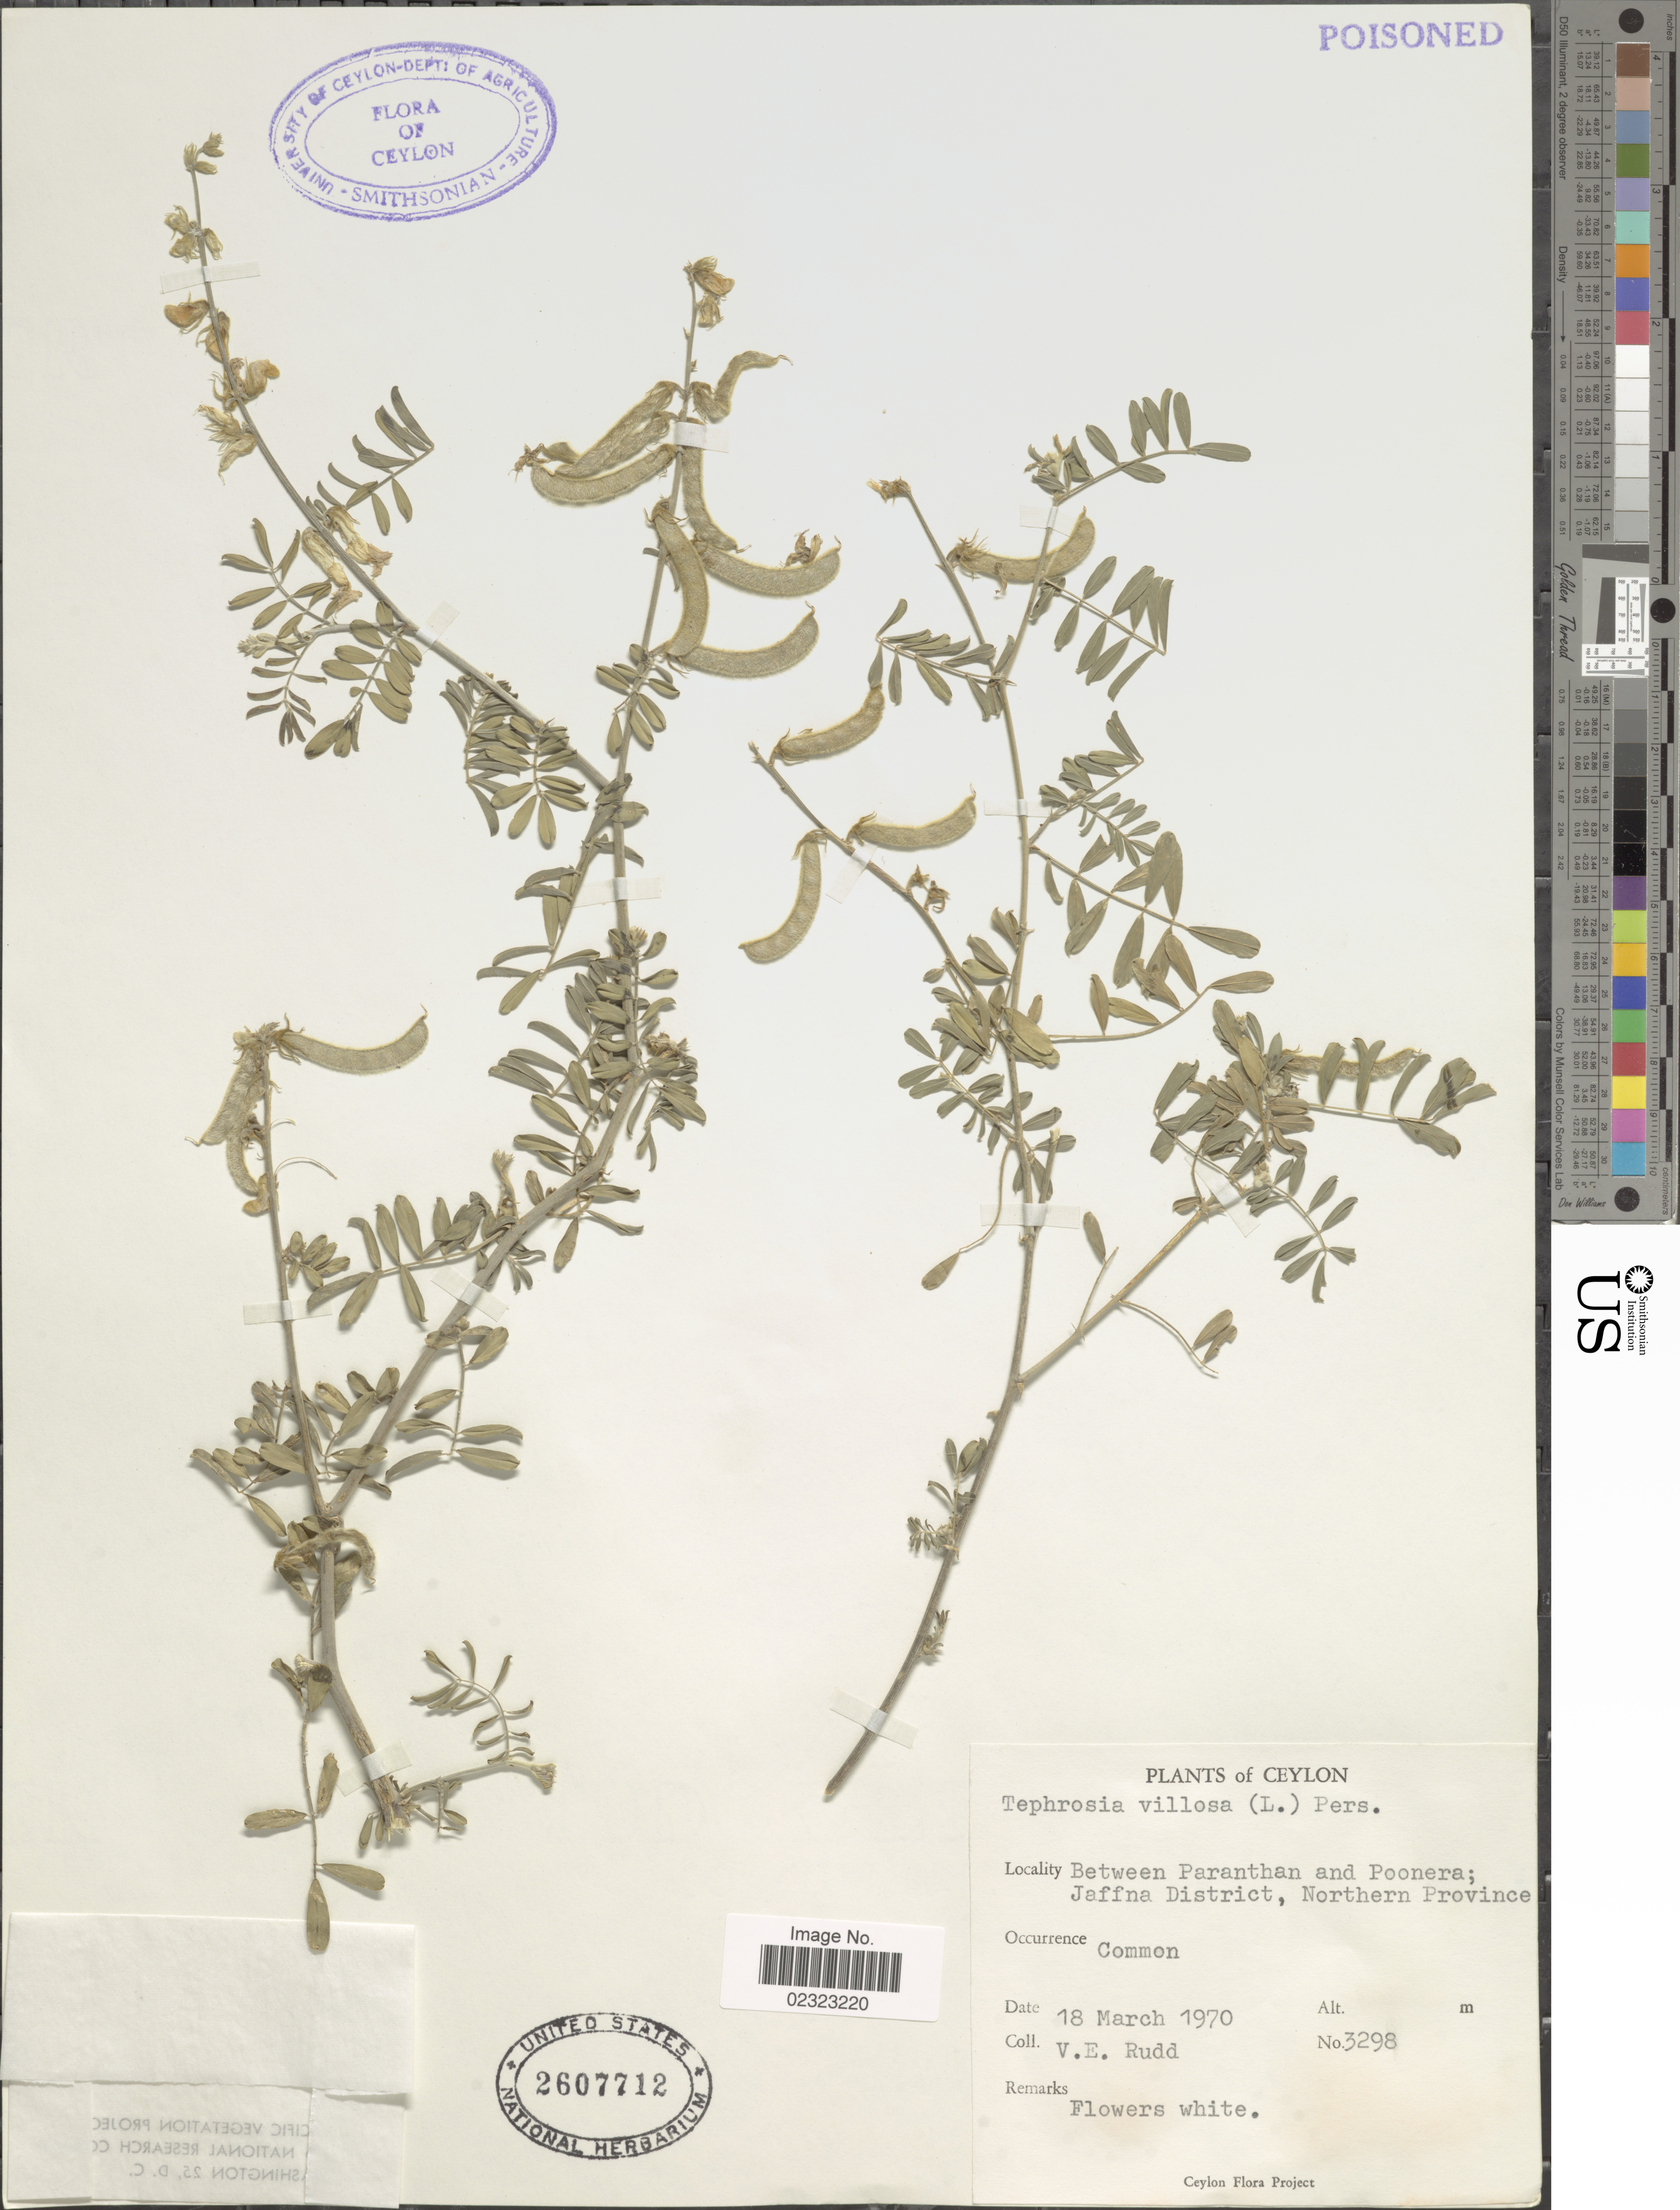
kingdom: Plantae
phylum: Tracheophyta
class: Magnoliopsida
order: Fabales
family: Fabaceae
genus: Tephrosia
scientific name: Tephrosia villosa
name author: Pers.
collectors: V. E. Rudd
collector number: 3298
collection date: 1970-03-18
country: Sri Lanka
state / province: Northern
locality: Between Paranthan and Poonera; Jaffna District.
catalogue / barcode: US 2607712